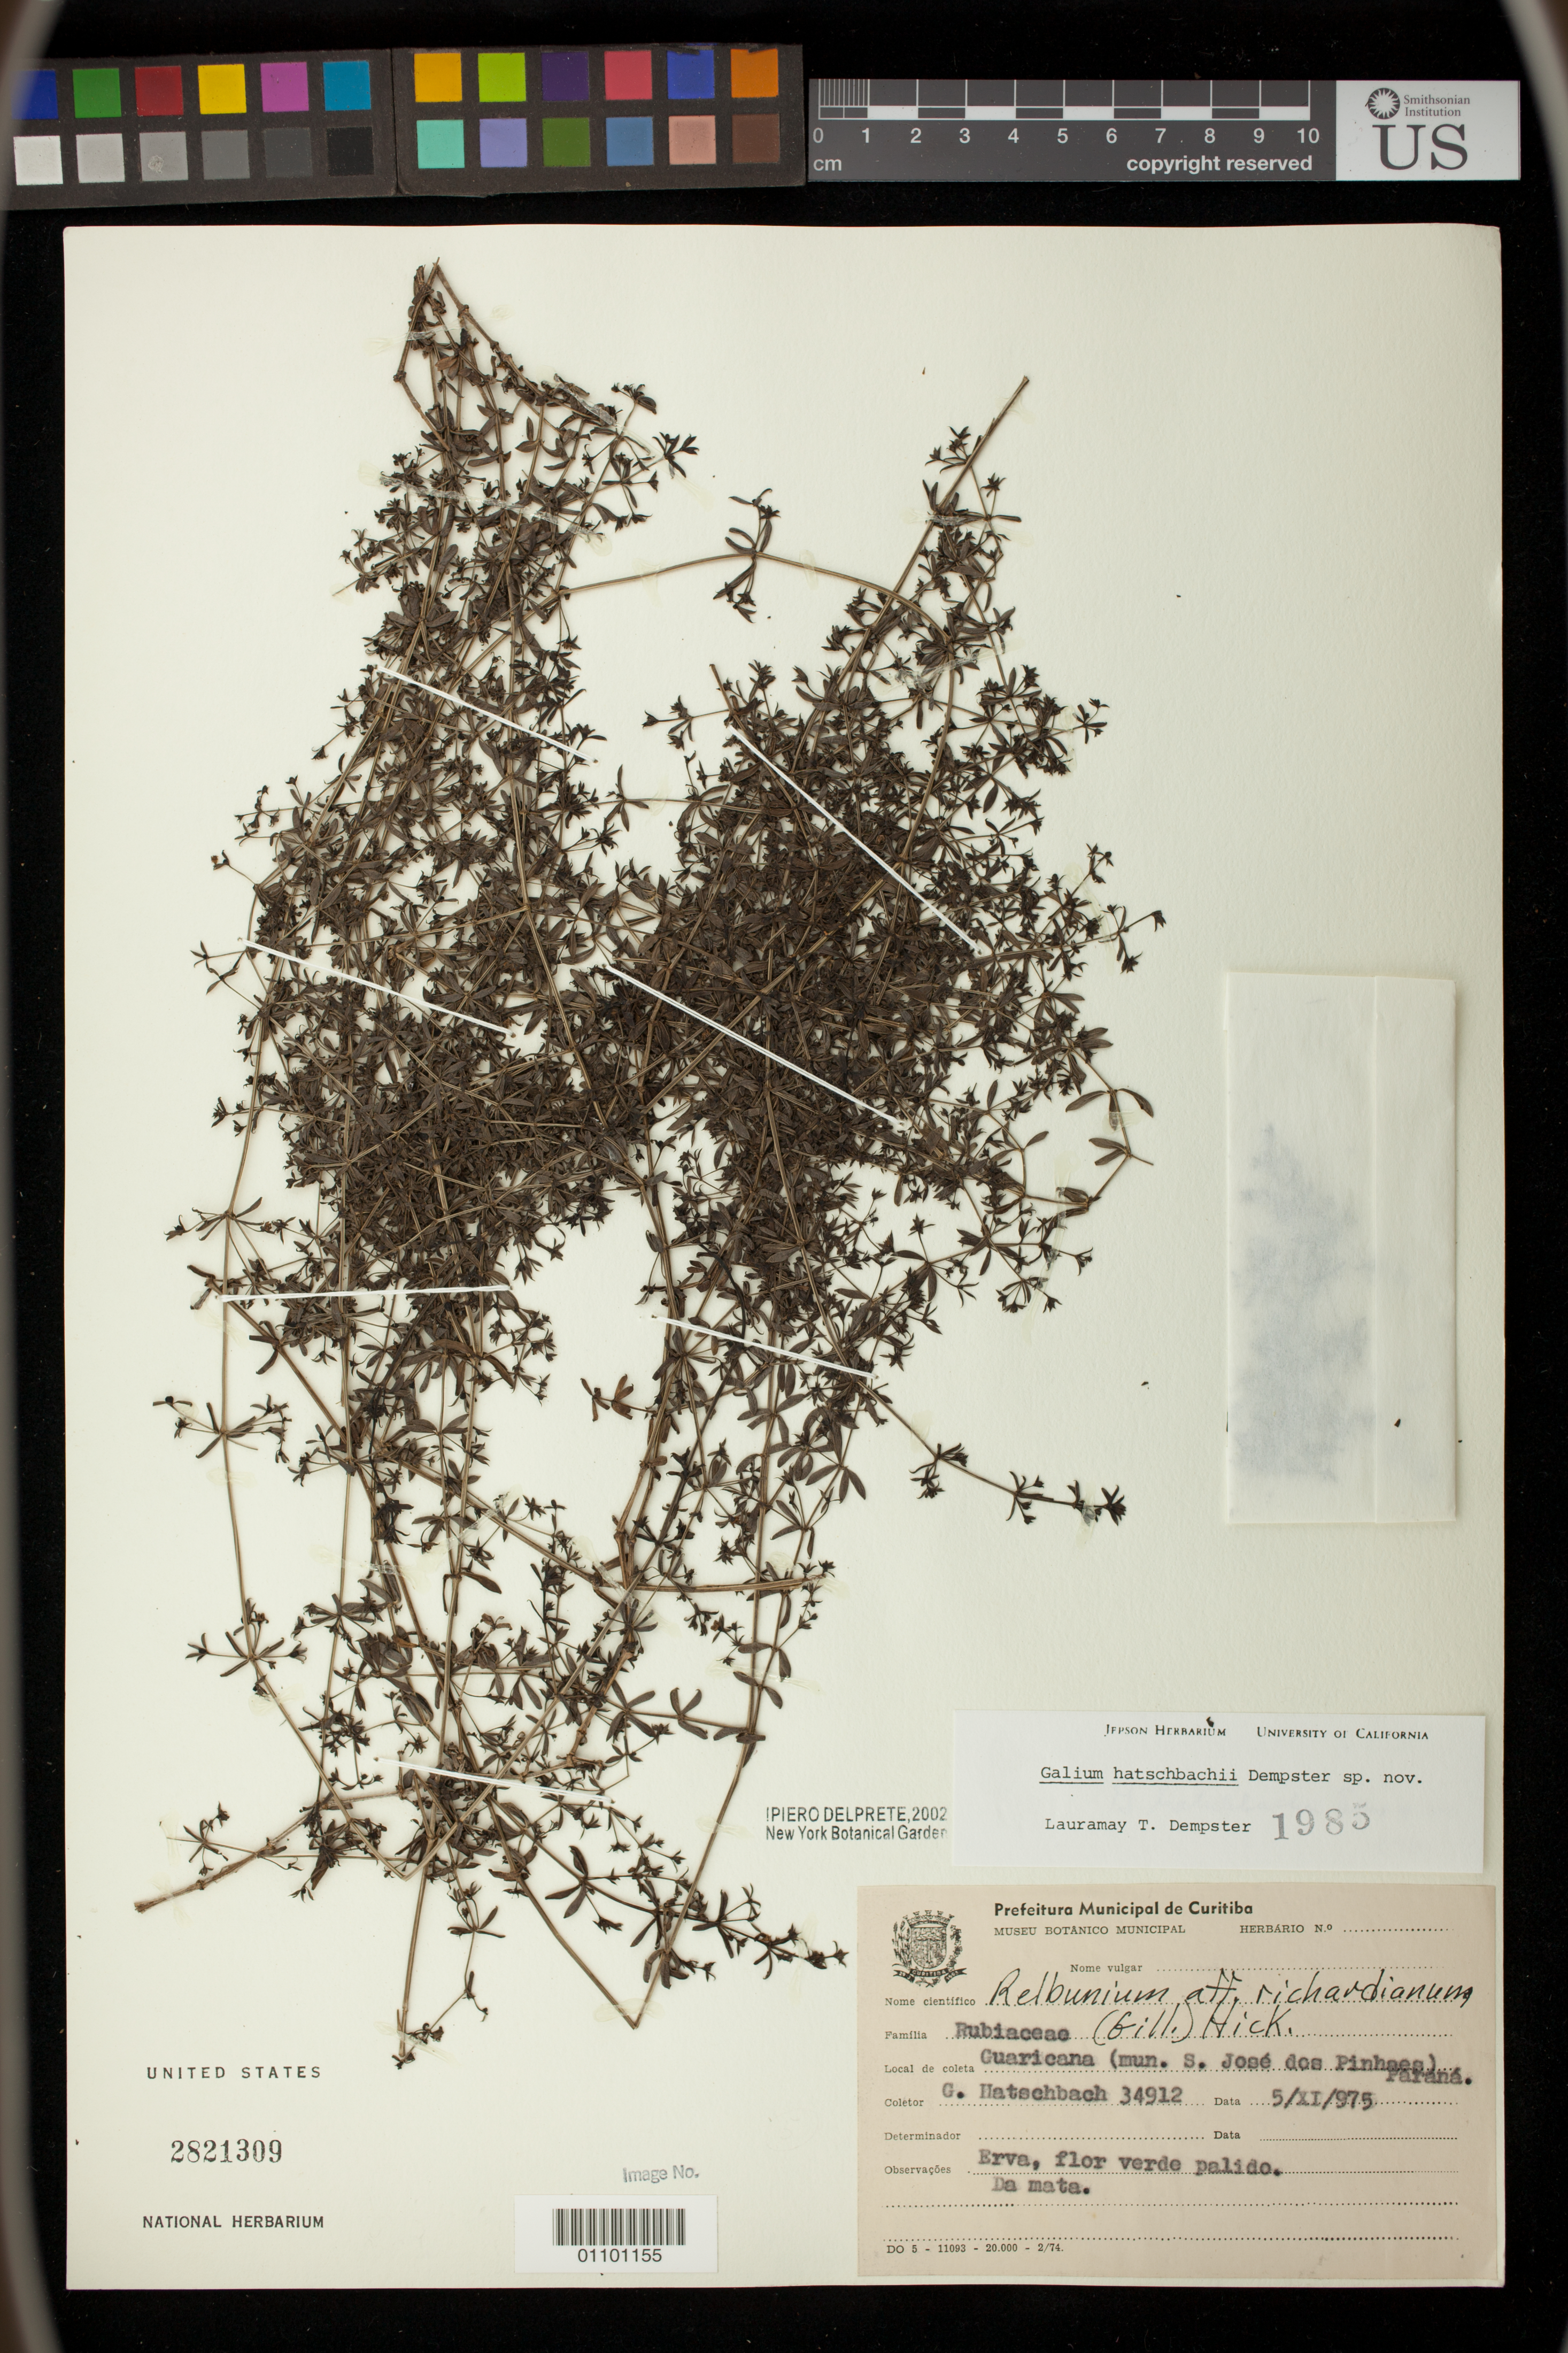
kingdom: Plantae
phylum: Tracheophyta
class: Magnoliopsida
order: Gentianales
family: Rubiaceae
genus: Galium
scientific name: Galium hatschbachii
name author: Dempster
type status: Isotype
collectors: G. Hatschbach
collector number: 34912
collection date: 1975-11-05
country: Brazil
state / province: Paraná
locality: Cuaricana.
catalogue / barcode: US 2821309